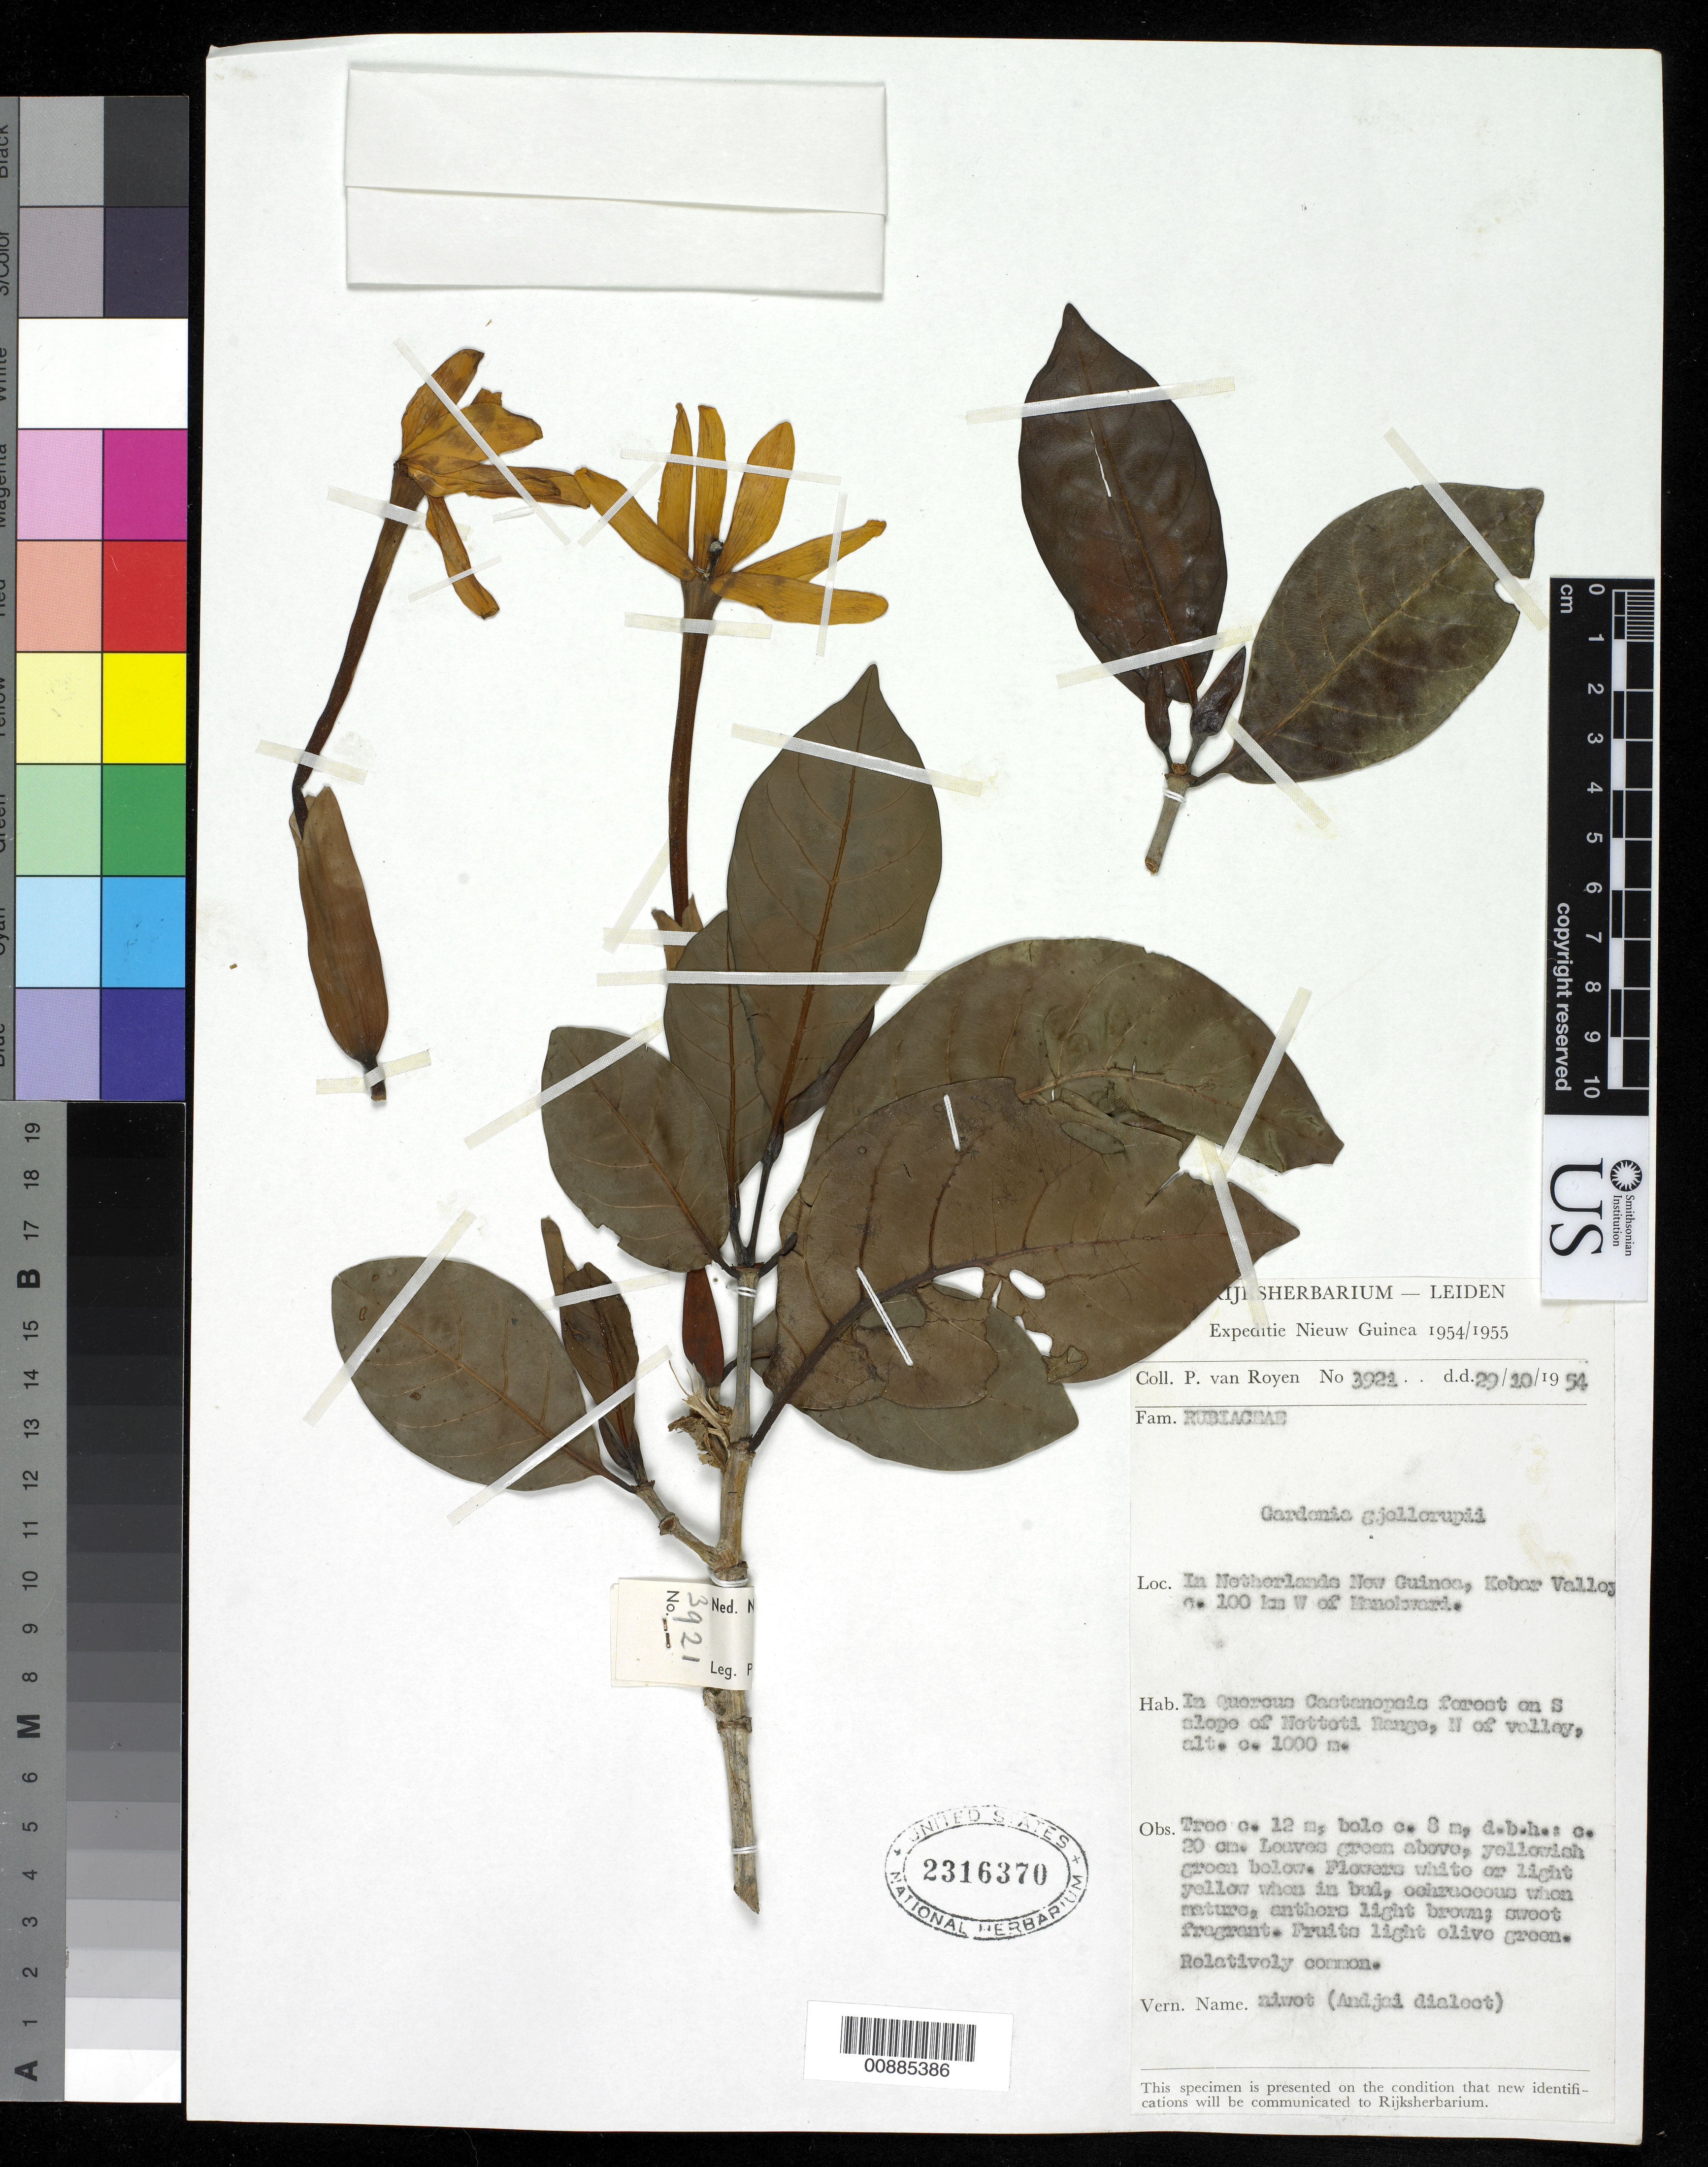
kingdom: Plantae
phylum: Tracheophyta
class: Magnoliopsida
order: Gentianales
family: Rubiaceae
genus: Gardenia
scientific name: Gardenia augusta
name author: (L.) Merr.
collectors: P. van Royen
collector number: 3921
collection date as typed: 29 Oct 1954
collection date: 1954-10-29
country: Indonesia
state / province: Papua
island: New Guinea I.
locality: Kebar Valley c. 100 km W. of Manolsward. S. slope of Netteti Range, N of valley., Irian Jaya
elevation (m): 1000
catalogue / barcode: US 2316370